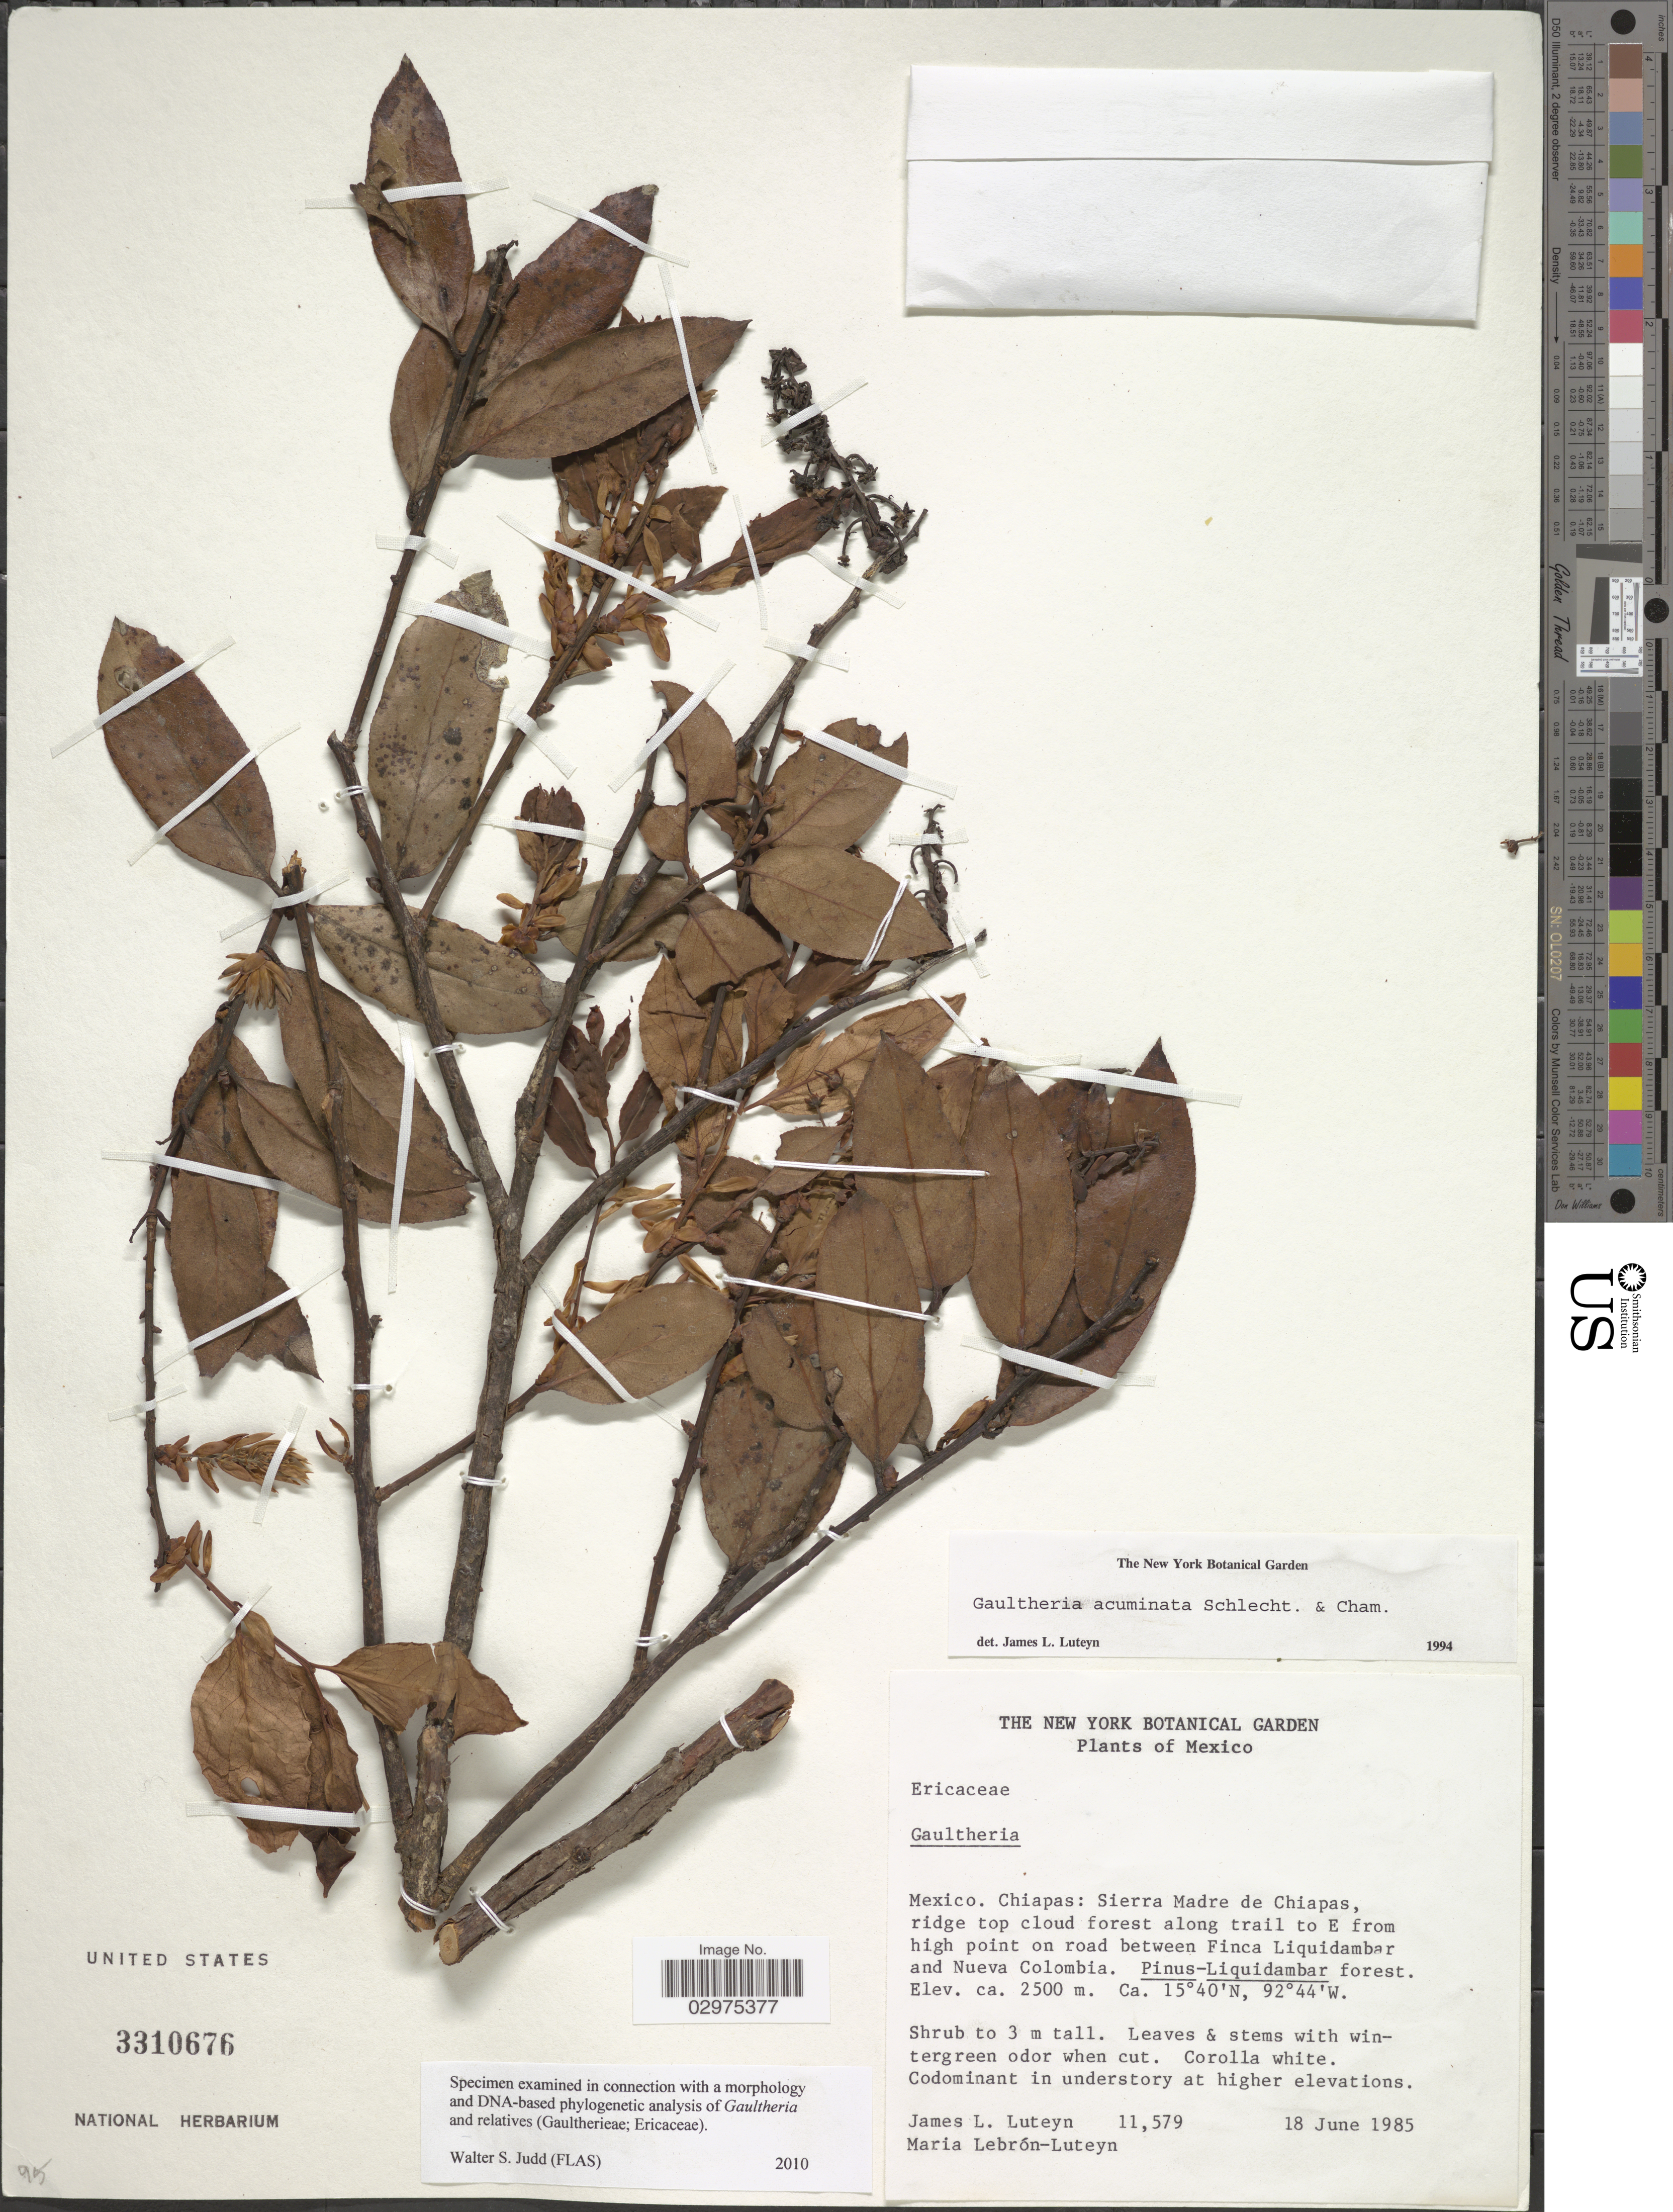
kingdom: Plantae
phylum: Tracheophyta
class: Magnoliopsida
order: Ericales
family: Ericaceae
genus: Gaultheria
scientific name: Gaultheria acuminata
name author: Schltdl. & Cham.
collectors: J. Luteyn & M. L. Lebrón-Luteyn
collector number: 11579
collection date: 1985-06-18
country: Mexico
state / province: Chiapas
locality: Sierra Madre de Chiapas, ridge top cloud forest along trail to E from high point on road between Finca Liquidambar and Nueva Colombia.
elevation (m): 2500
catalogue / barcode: US 3310676